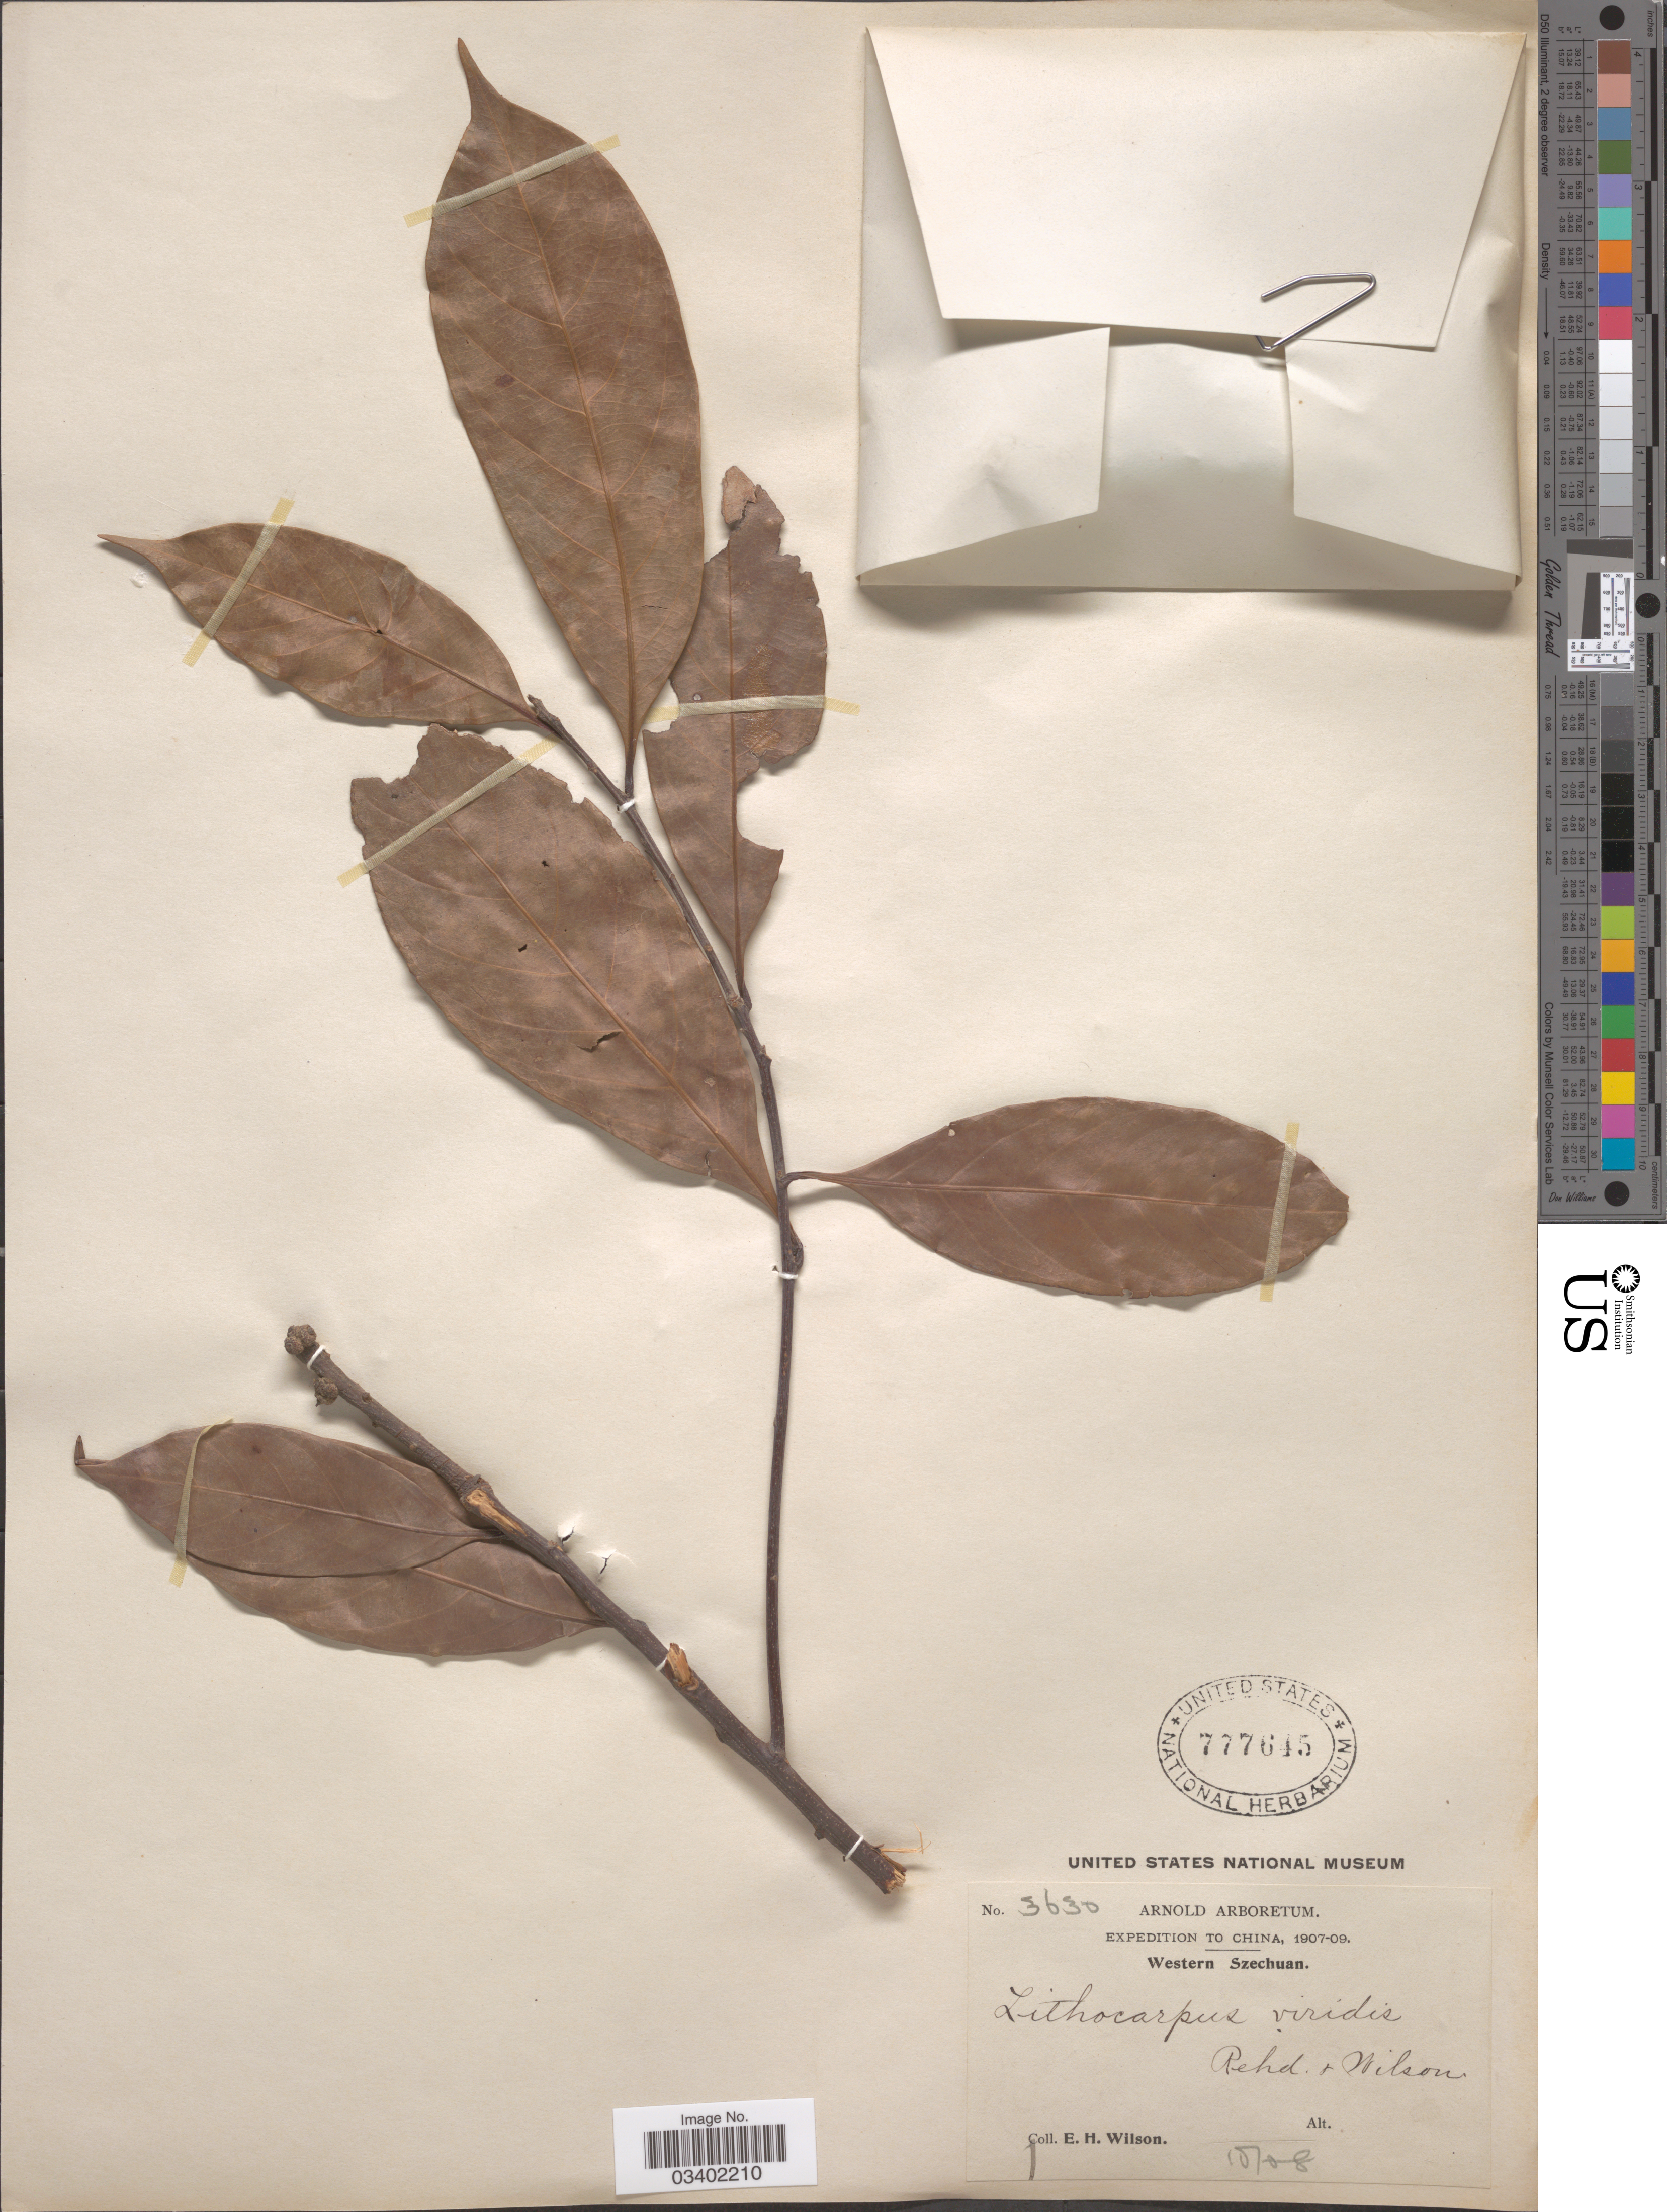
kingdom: Plantae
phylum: Tracheophyta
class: Magnoliopsida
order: Fagales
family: Fagaceae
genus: Lithocarpus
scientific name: Lithocarpus viridis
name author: (Schottky) Rehder & E.H. Wilson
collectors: E. Wilson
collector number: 3630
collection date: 1908-10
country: China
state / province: Sichuan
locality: Western Szechuan.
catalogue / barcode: US 777645